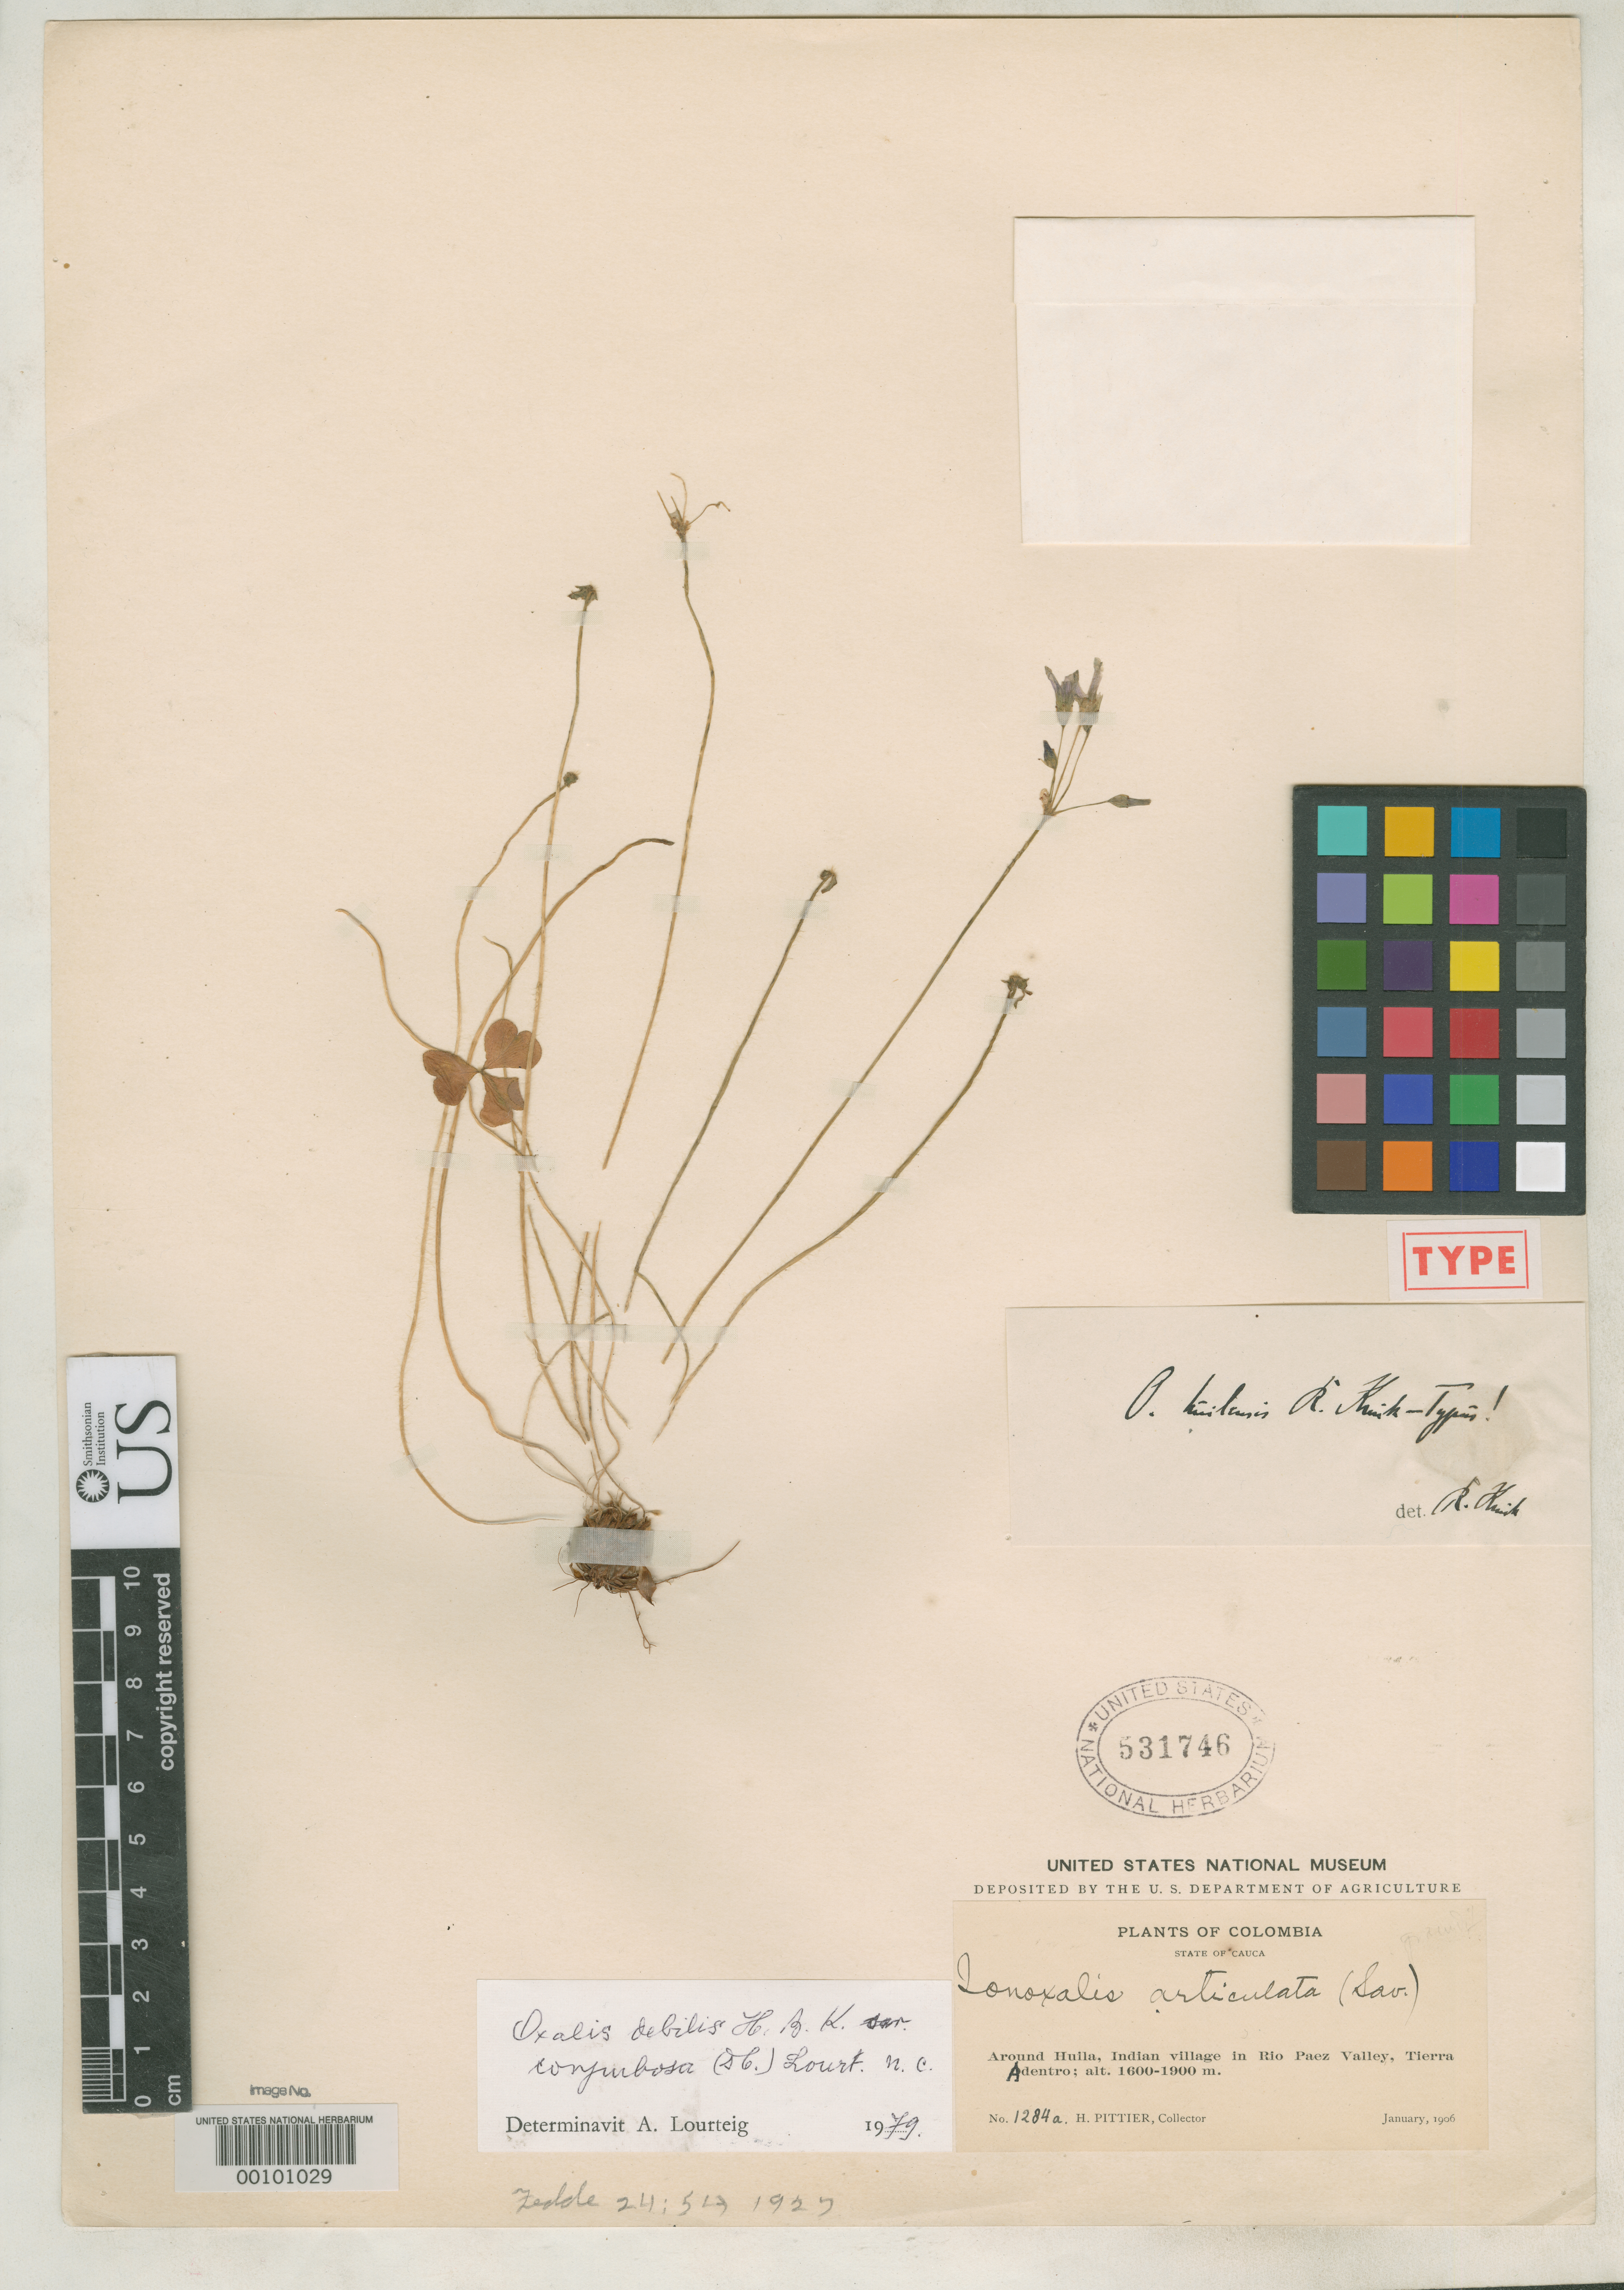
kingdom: Plantae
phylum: Tracheophyta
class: Magnoliopsida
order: Oxalidales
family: Oxalidaceae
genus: Oxalis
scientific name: Oxalis huilensis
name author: R. Knuth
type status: Holotype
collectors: H. F. Pittier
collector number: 1284 a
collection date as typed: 1906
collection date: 1906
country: Colombia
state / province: Cauca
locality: Around Huila, indian village in Rio Paez Valley, Tierra Adento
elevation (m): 1600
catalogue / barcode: US 531746